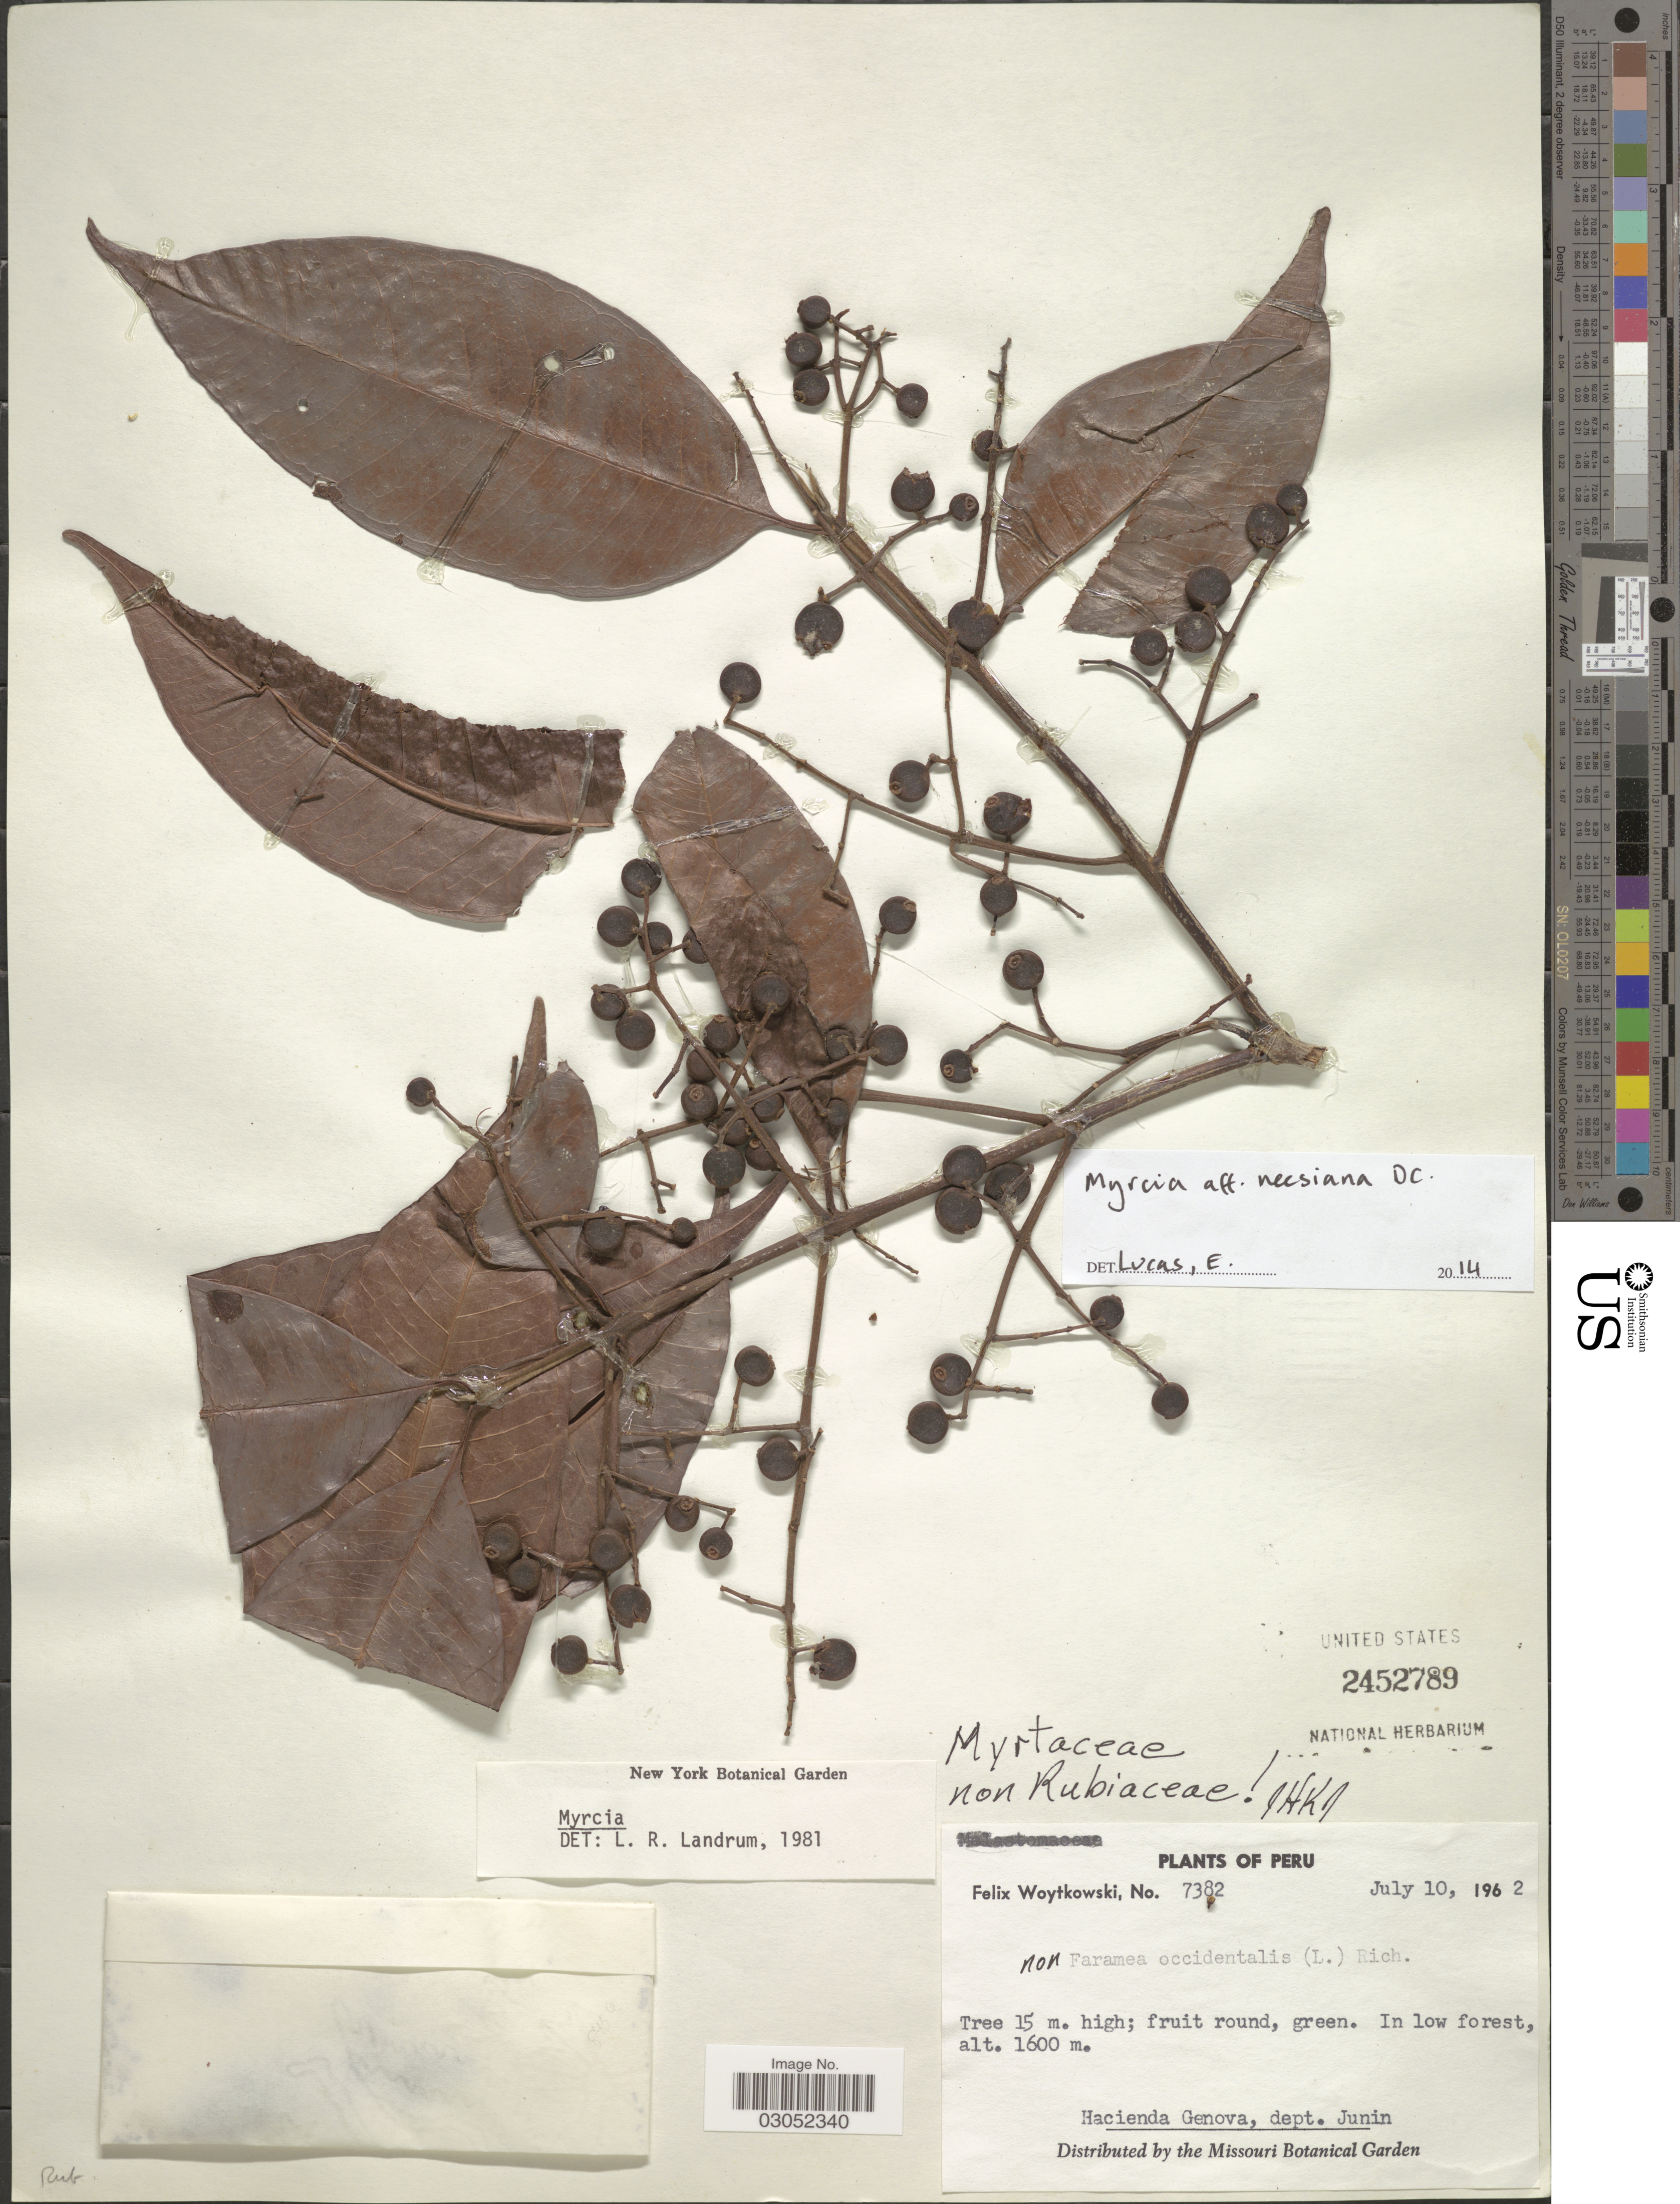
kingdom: Plantae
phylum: Tracheophyta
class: Magnoliopsida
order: Myrtales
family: Myrtaceae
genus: Myrcia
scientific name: Myrcia neesiana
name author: DC.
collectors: F. Woytkowski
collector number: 7382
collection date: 1962-07-10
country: Peru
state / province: Junín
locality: Hacienda Genova, dept. Junin.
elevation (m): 1600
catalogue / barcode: US 2452789